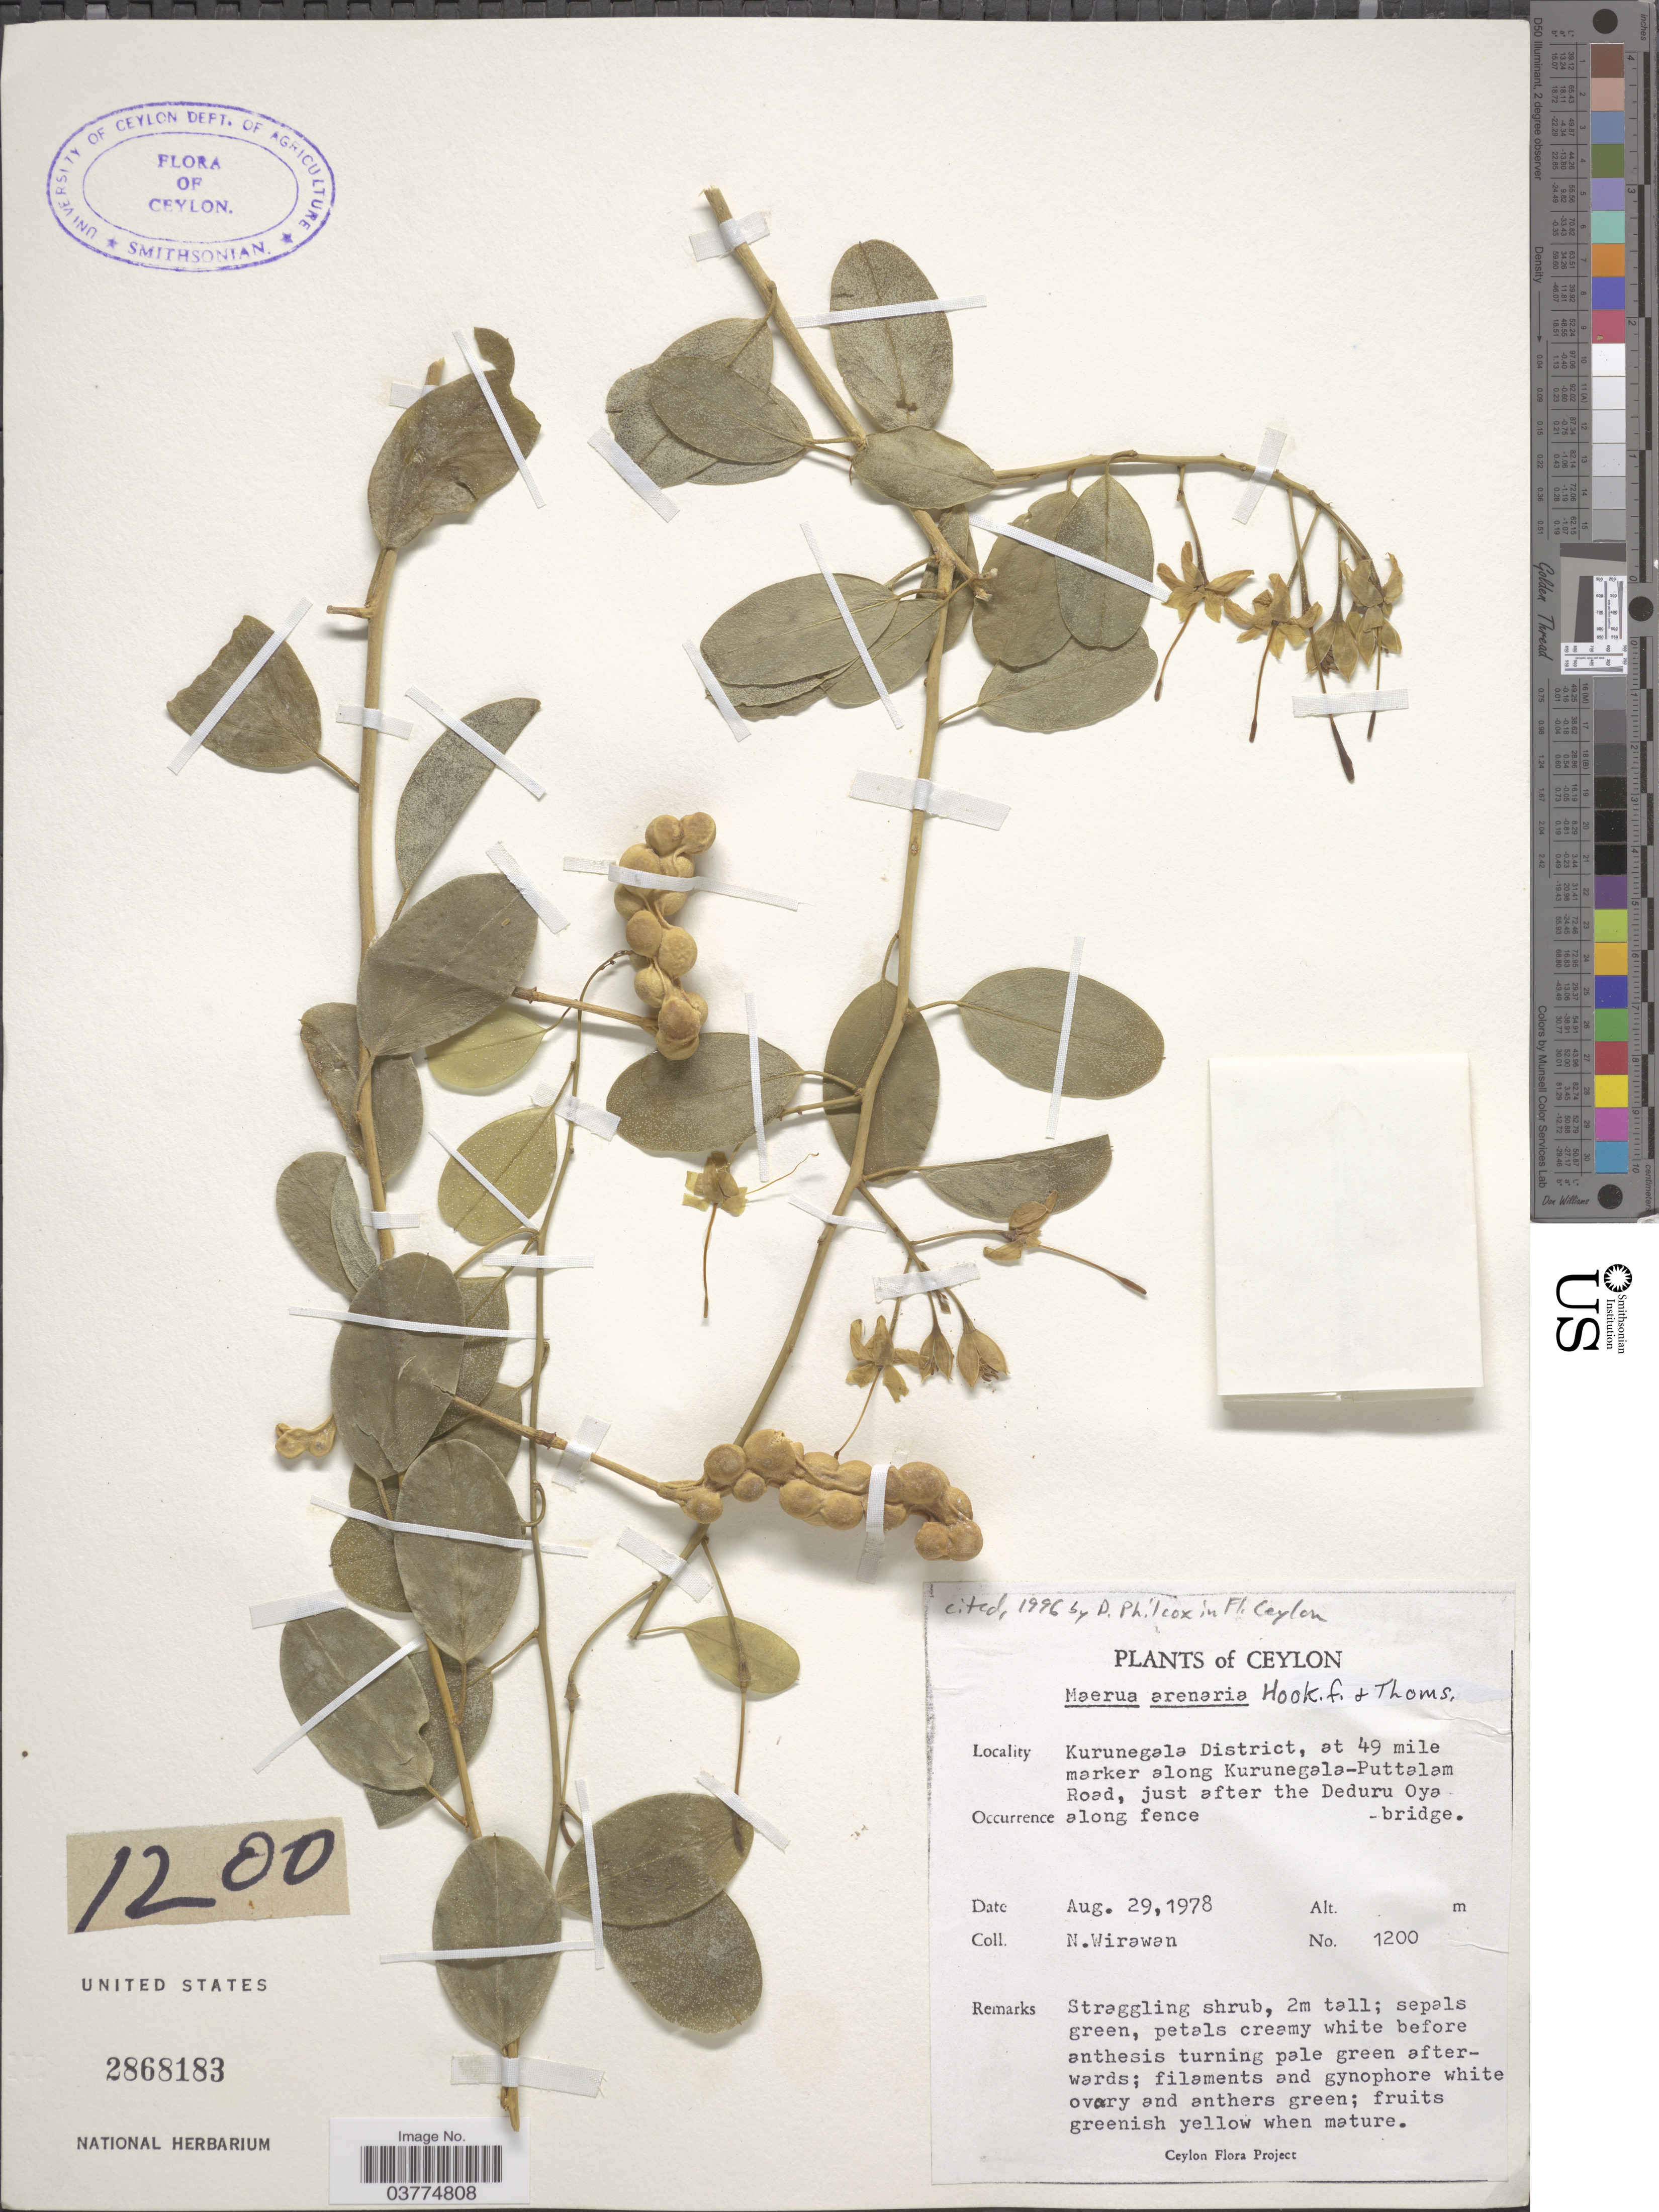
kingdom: Plantae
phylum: Tracheophyta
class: Magnoliopsida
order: Brassicales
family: Capparaceae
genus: Maerua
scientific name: Maerua arenaria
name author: Hook. f. & Thomson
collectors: N. Wirawan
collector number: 1200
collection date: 1978-08-29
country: Sri Lanka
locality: Ceylon. Kurunegala District, at 49 mile marker along Kurunegala-Puttalam road, just after the Dedura Oya bridge.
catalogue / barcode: US 2868183